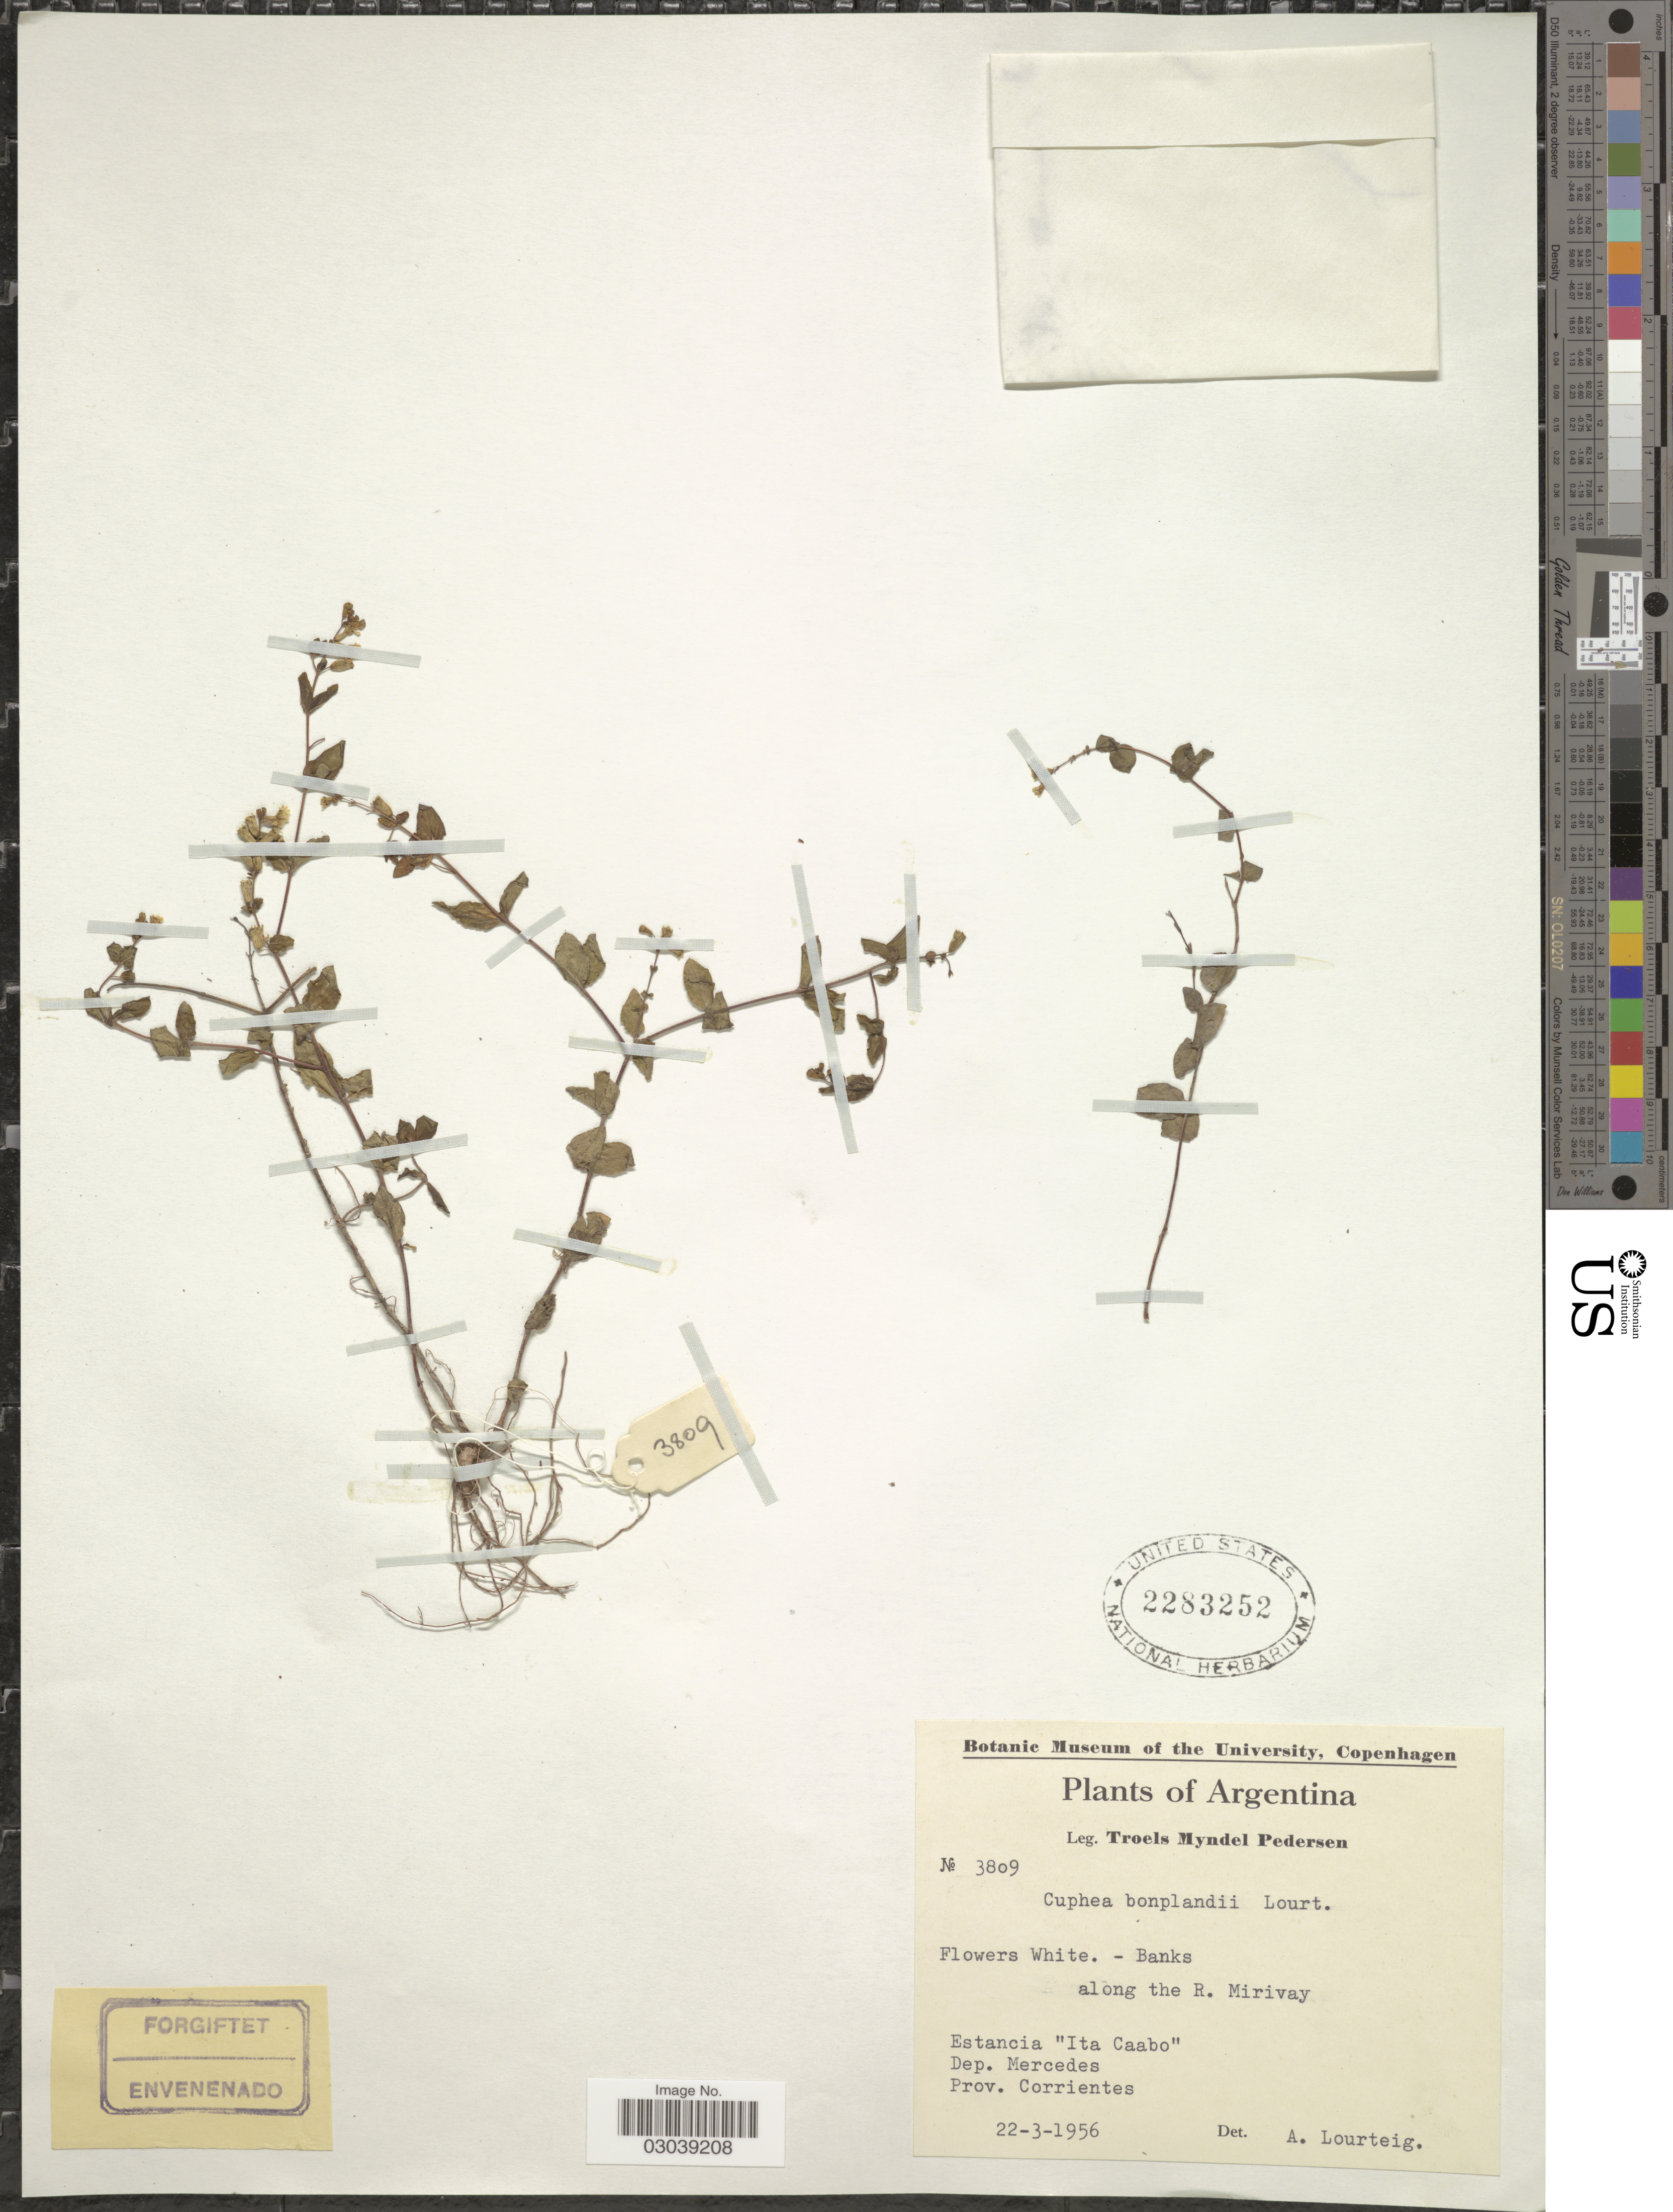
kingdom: Plantae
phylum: Tracheophyta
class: Magnoliopsida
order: Myrtales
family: Lythraceae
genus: Cuphea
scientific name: Cuphea bonplandii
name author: Lourteig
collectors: T. Pederson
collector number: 3809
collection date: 1956-03-22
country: Argentina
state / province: Corrientes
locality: Along the R. Mirivay. Estancia "Ita Caabo". Dep. Mercedes.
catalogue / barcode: US 2283252